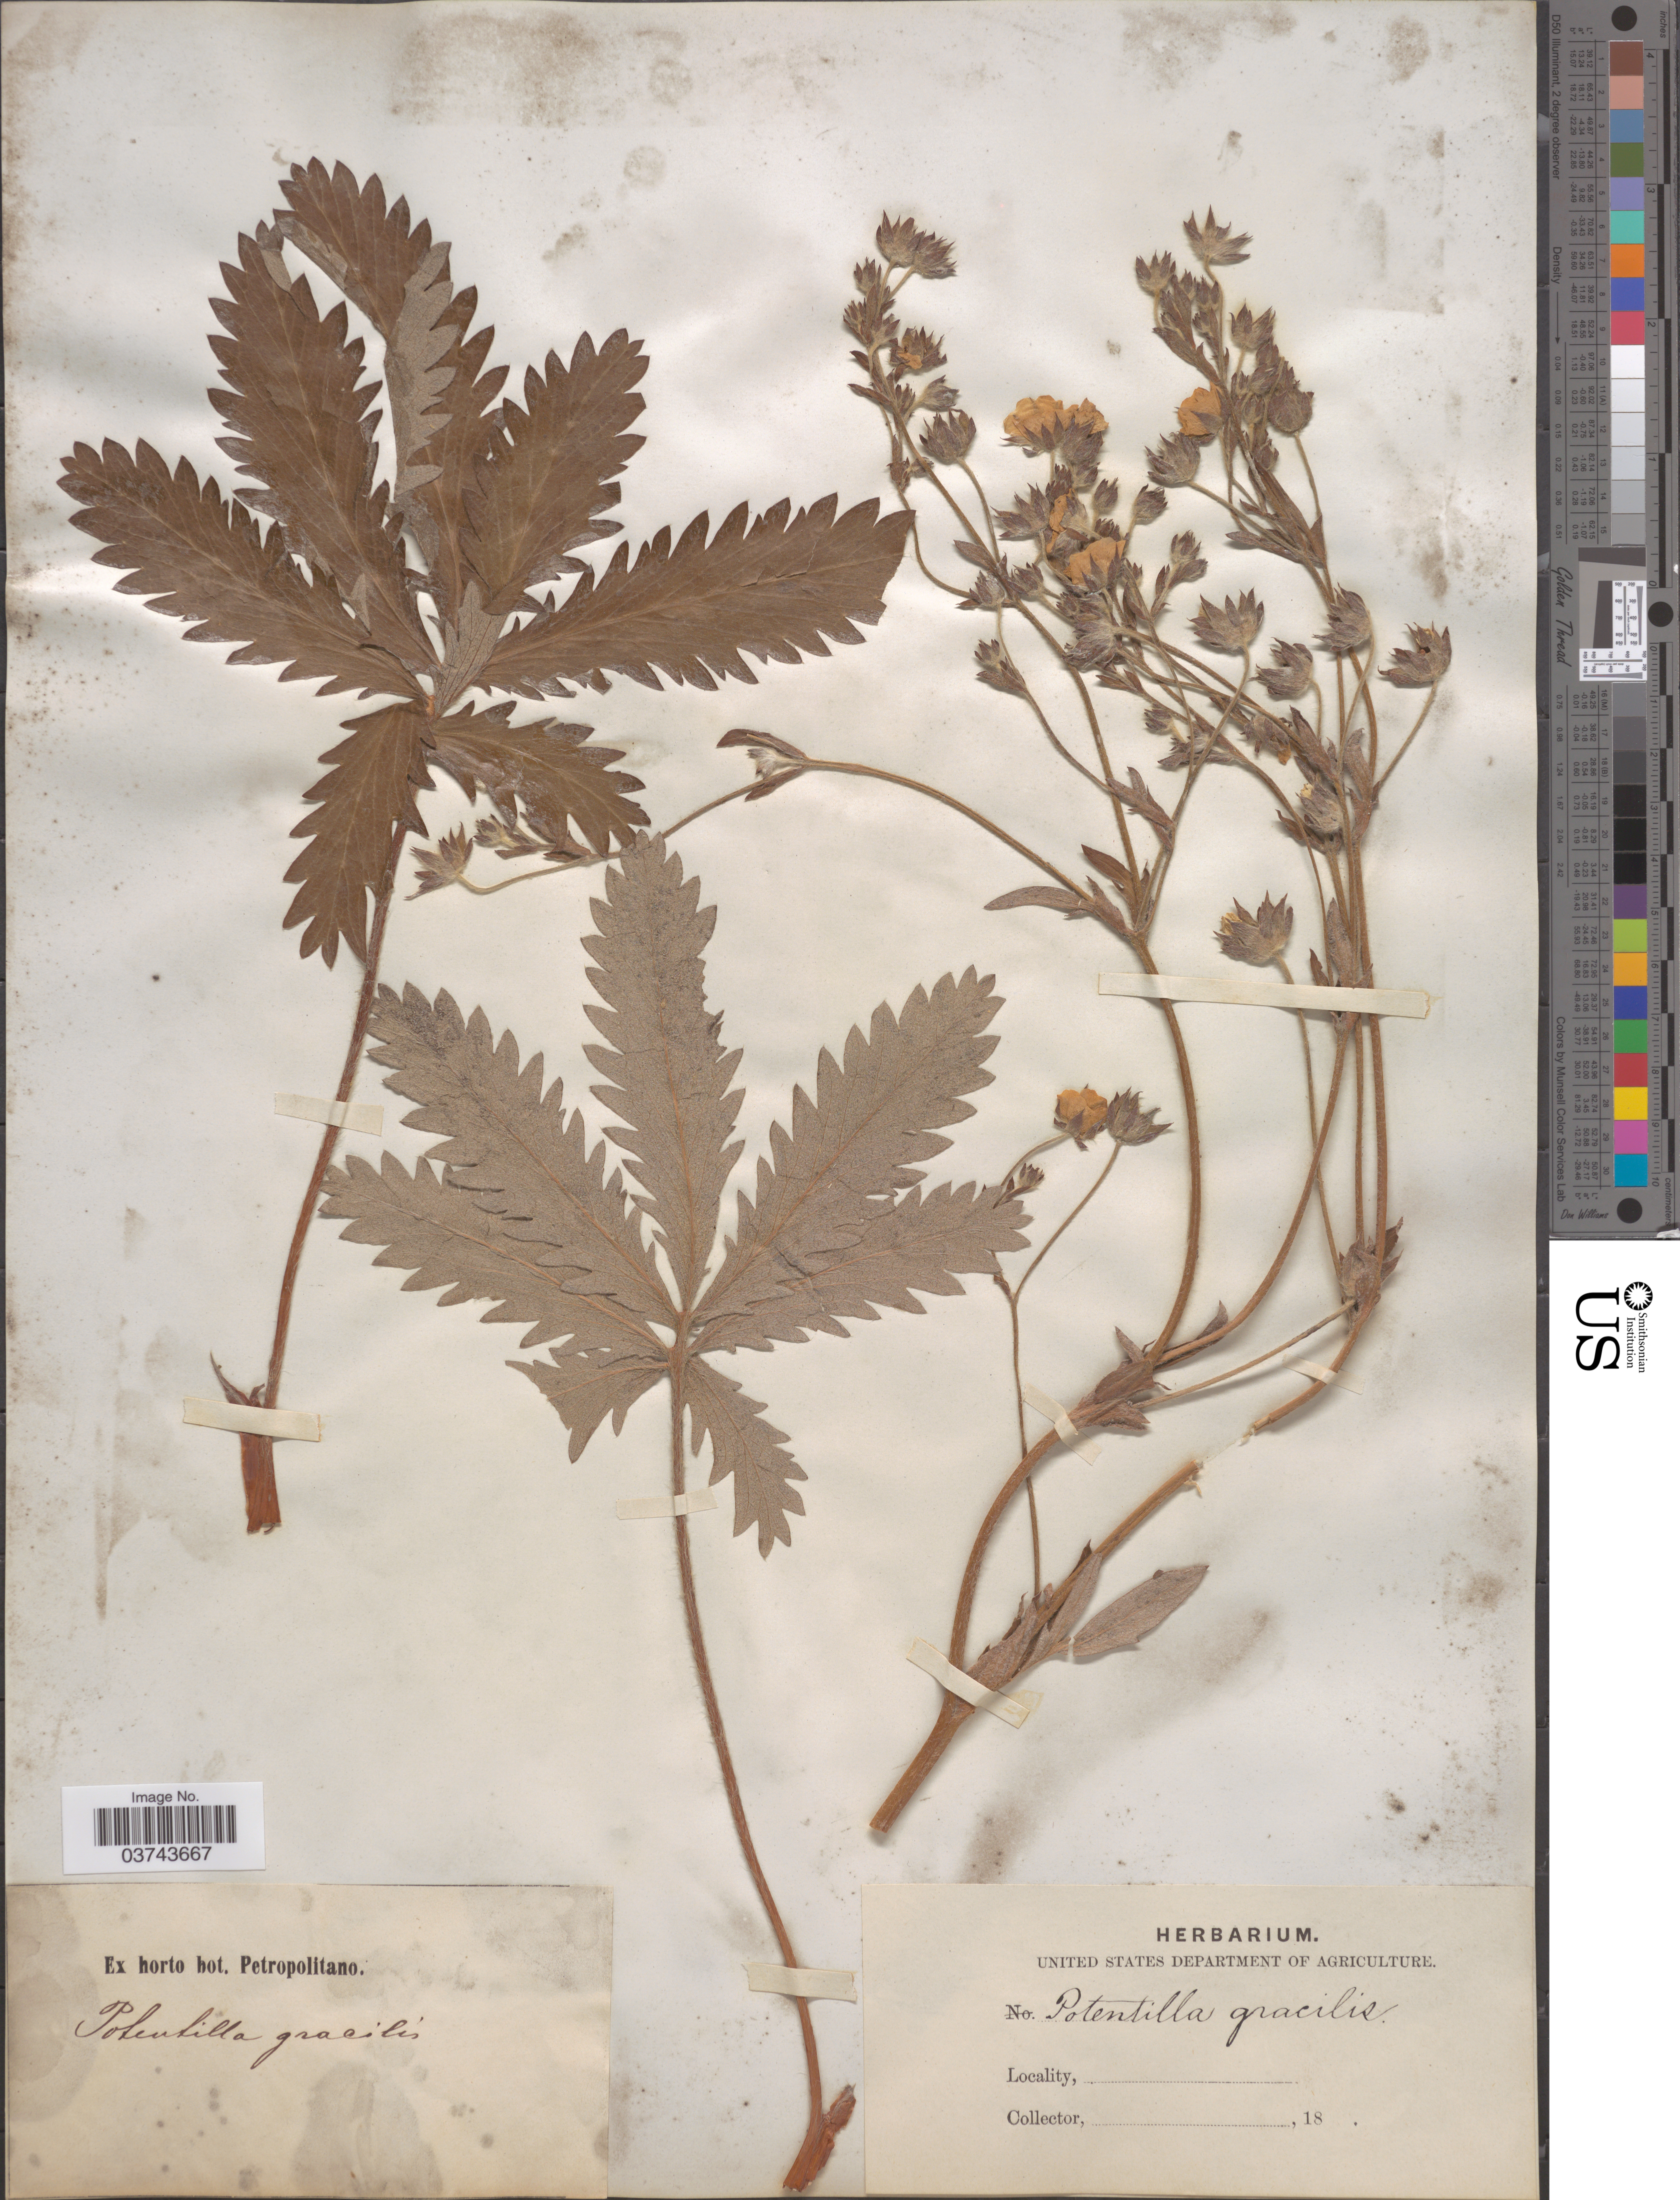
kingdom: Plantae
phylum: Tracheophyta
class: Magnoliopsida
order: Rosales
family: Rosaceae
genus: Potentilla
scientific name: Potentilla gracilis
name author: Douglas ex Hook.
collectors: ex Horto Bot. Petropolitano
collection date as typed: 18